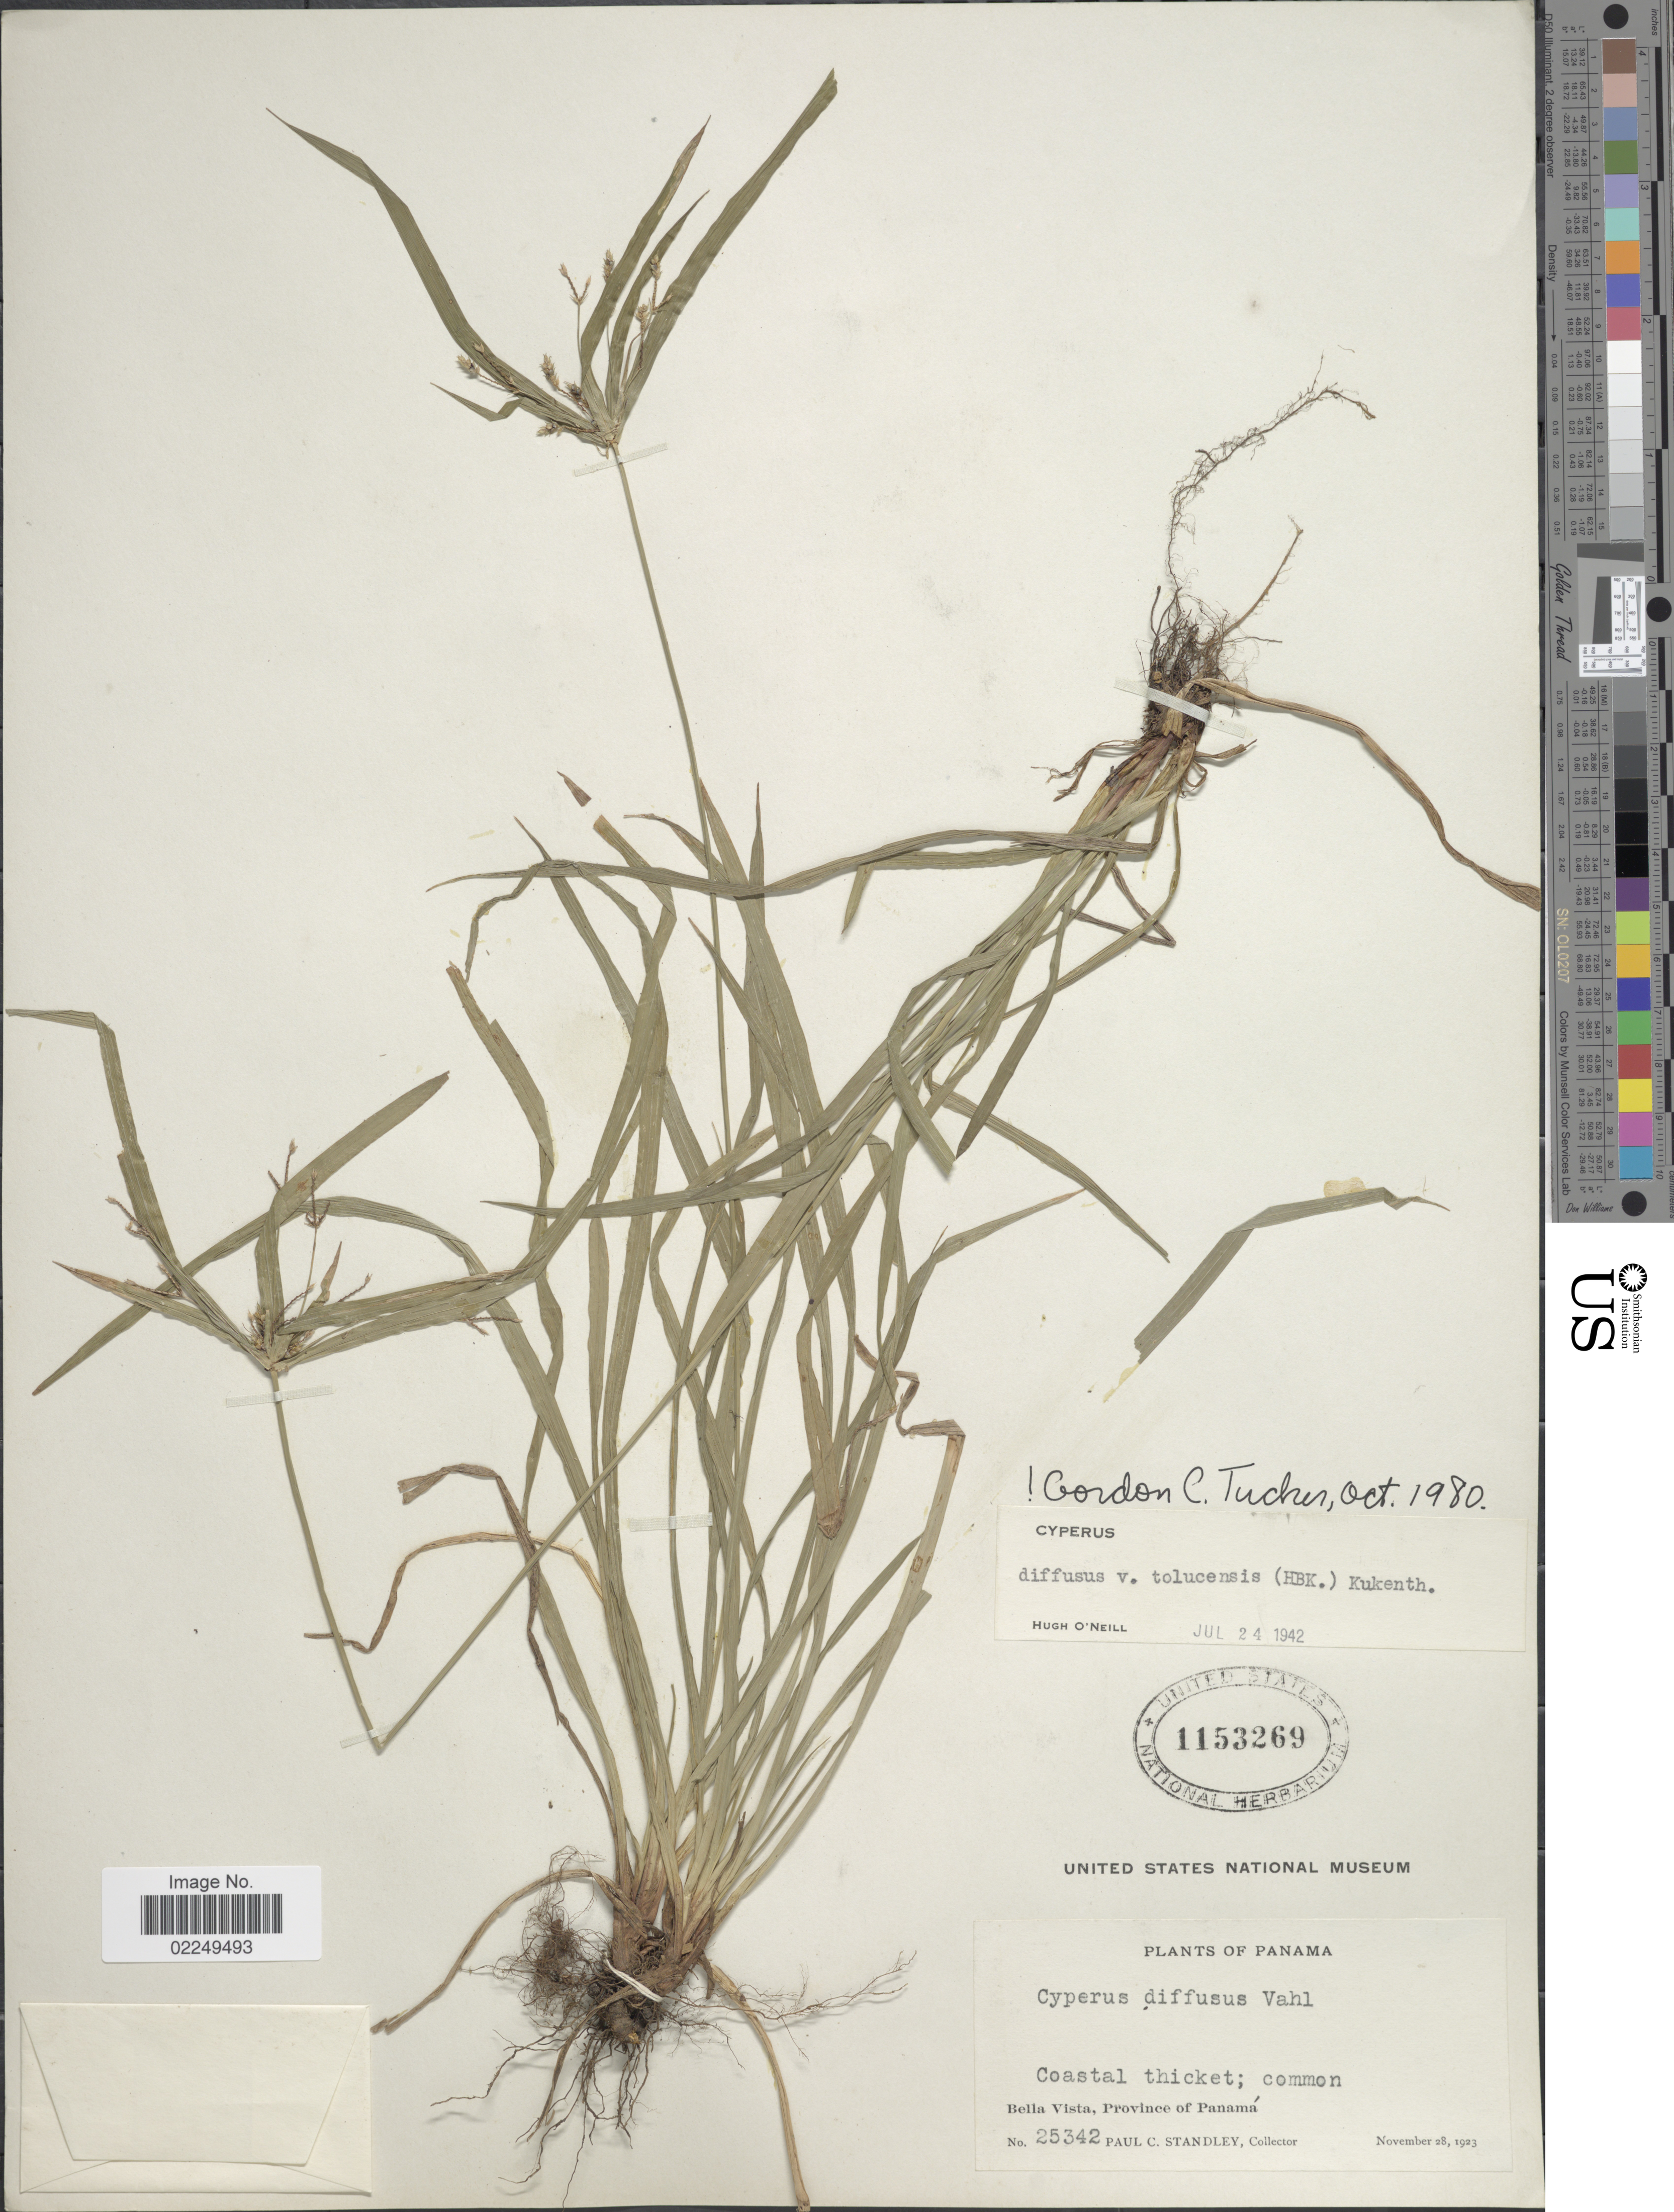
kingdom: Plantae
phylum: Tracheophyta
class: Liliopsida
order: Poales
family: Cyperaceae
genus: Cyperus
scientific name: Cyperus laxus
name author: Lam.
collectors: P. C. Standley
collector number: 25342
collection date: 1923-11-28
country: Panama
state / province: Panamá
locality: Bella Vista, Province of Panama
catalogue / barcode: US 1153269